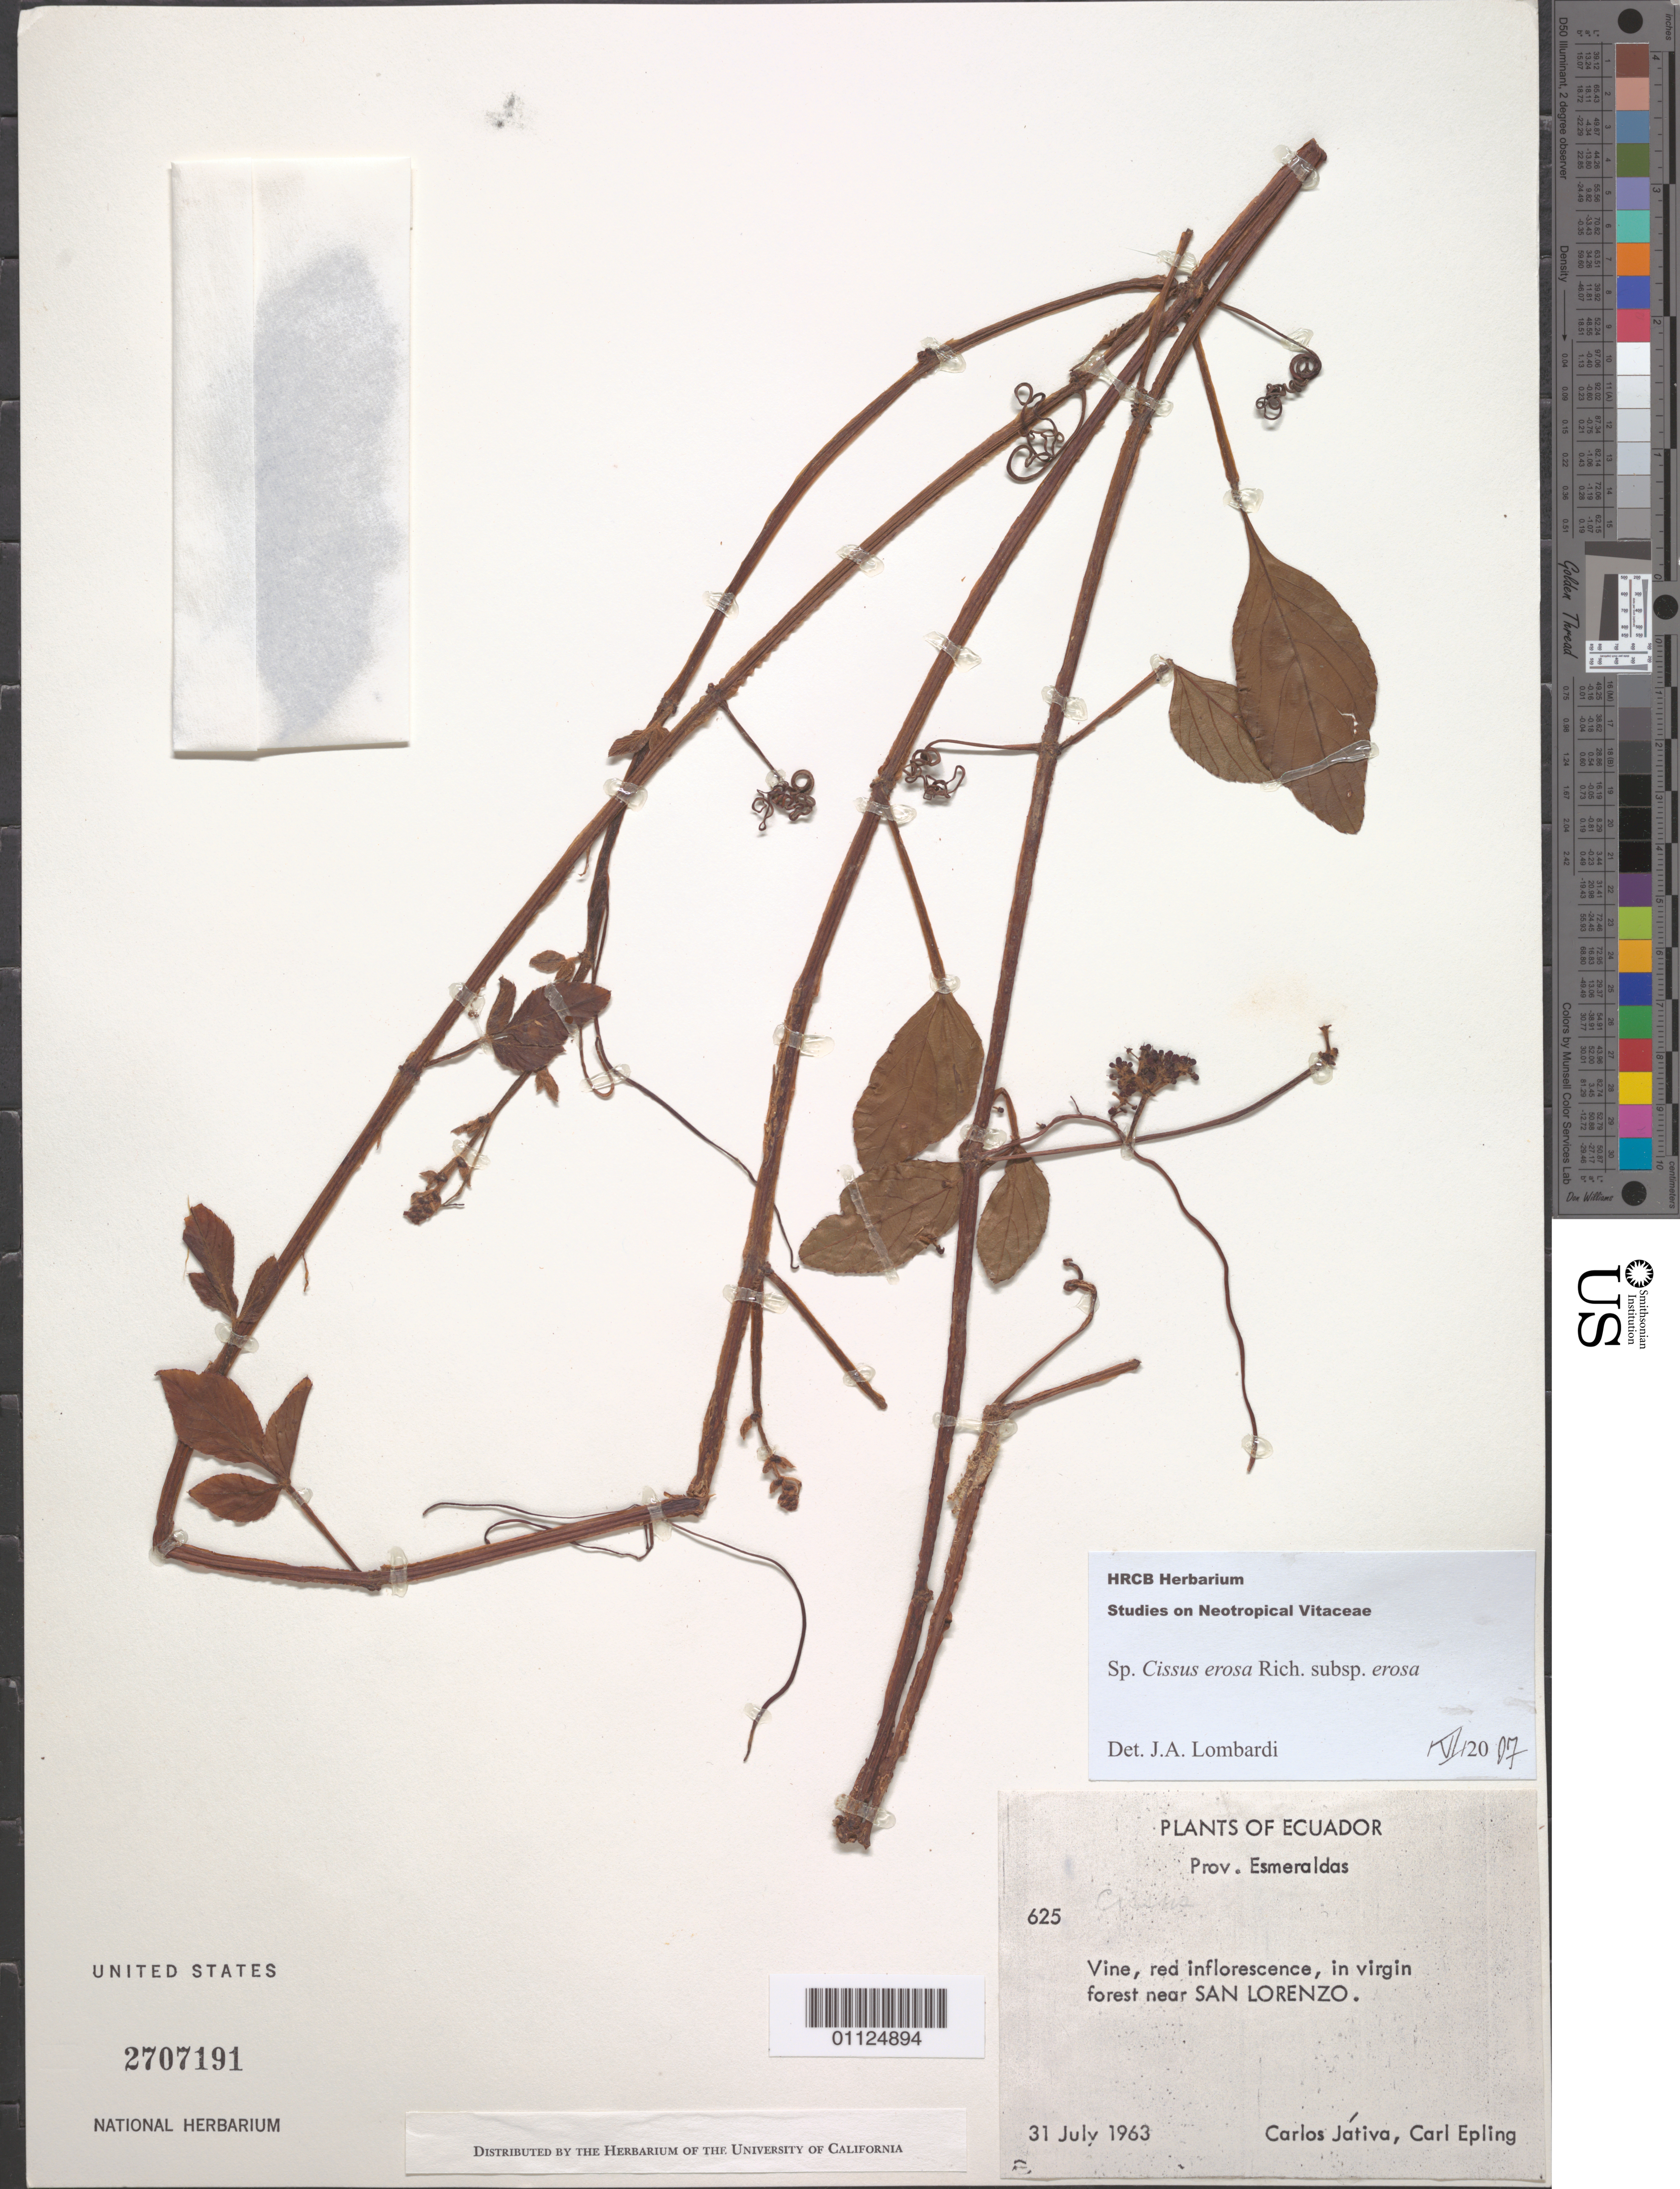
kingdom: Plantae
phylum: Tracheophyta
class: Magnoliopsida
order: Vitales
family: Vitaceae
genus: Cissus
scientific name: Cissus erosa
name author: Rich.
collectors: C. D. Játiva & C. C. Epling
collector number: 625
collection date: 1963-07-31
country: Ecuador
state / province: Esmeraldas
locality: Near San Lorenzo.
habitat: Vine, in virgin forest.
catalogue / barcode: US 2707191